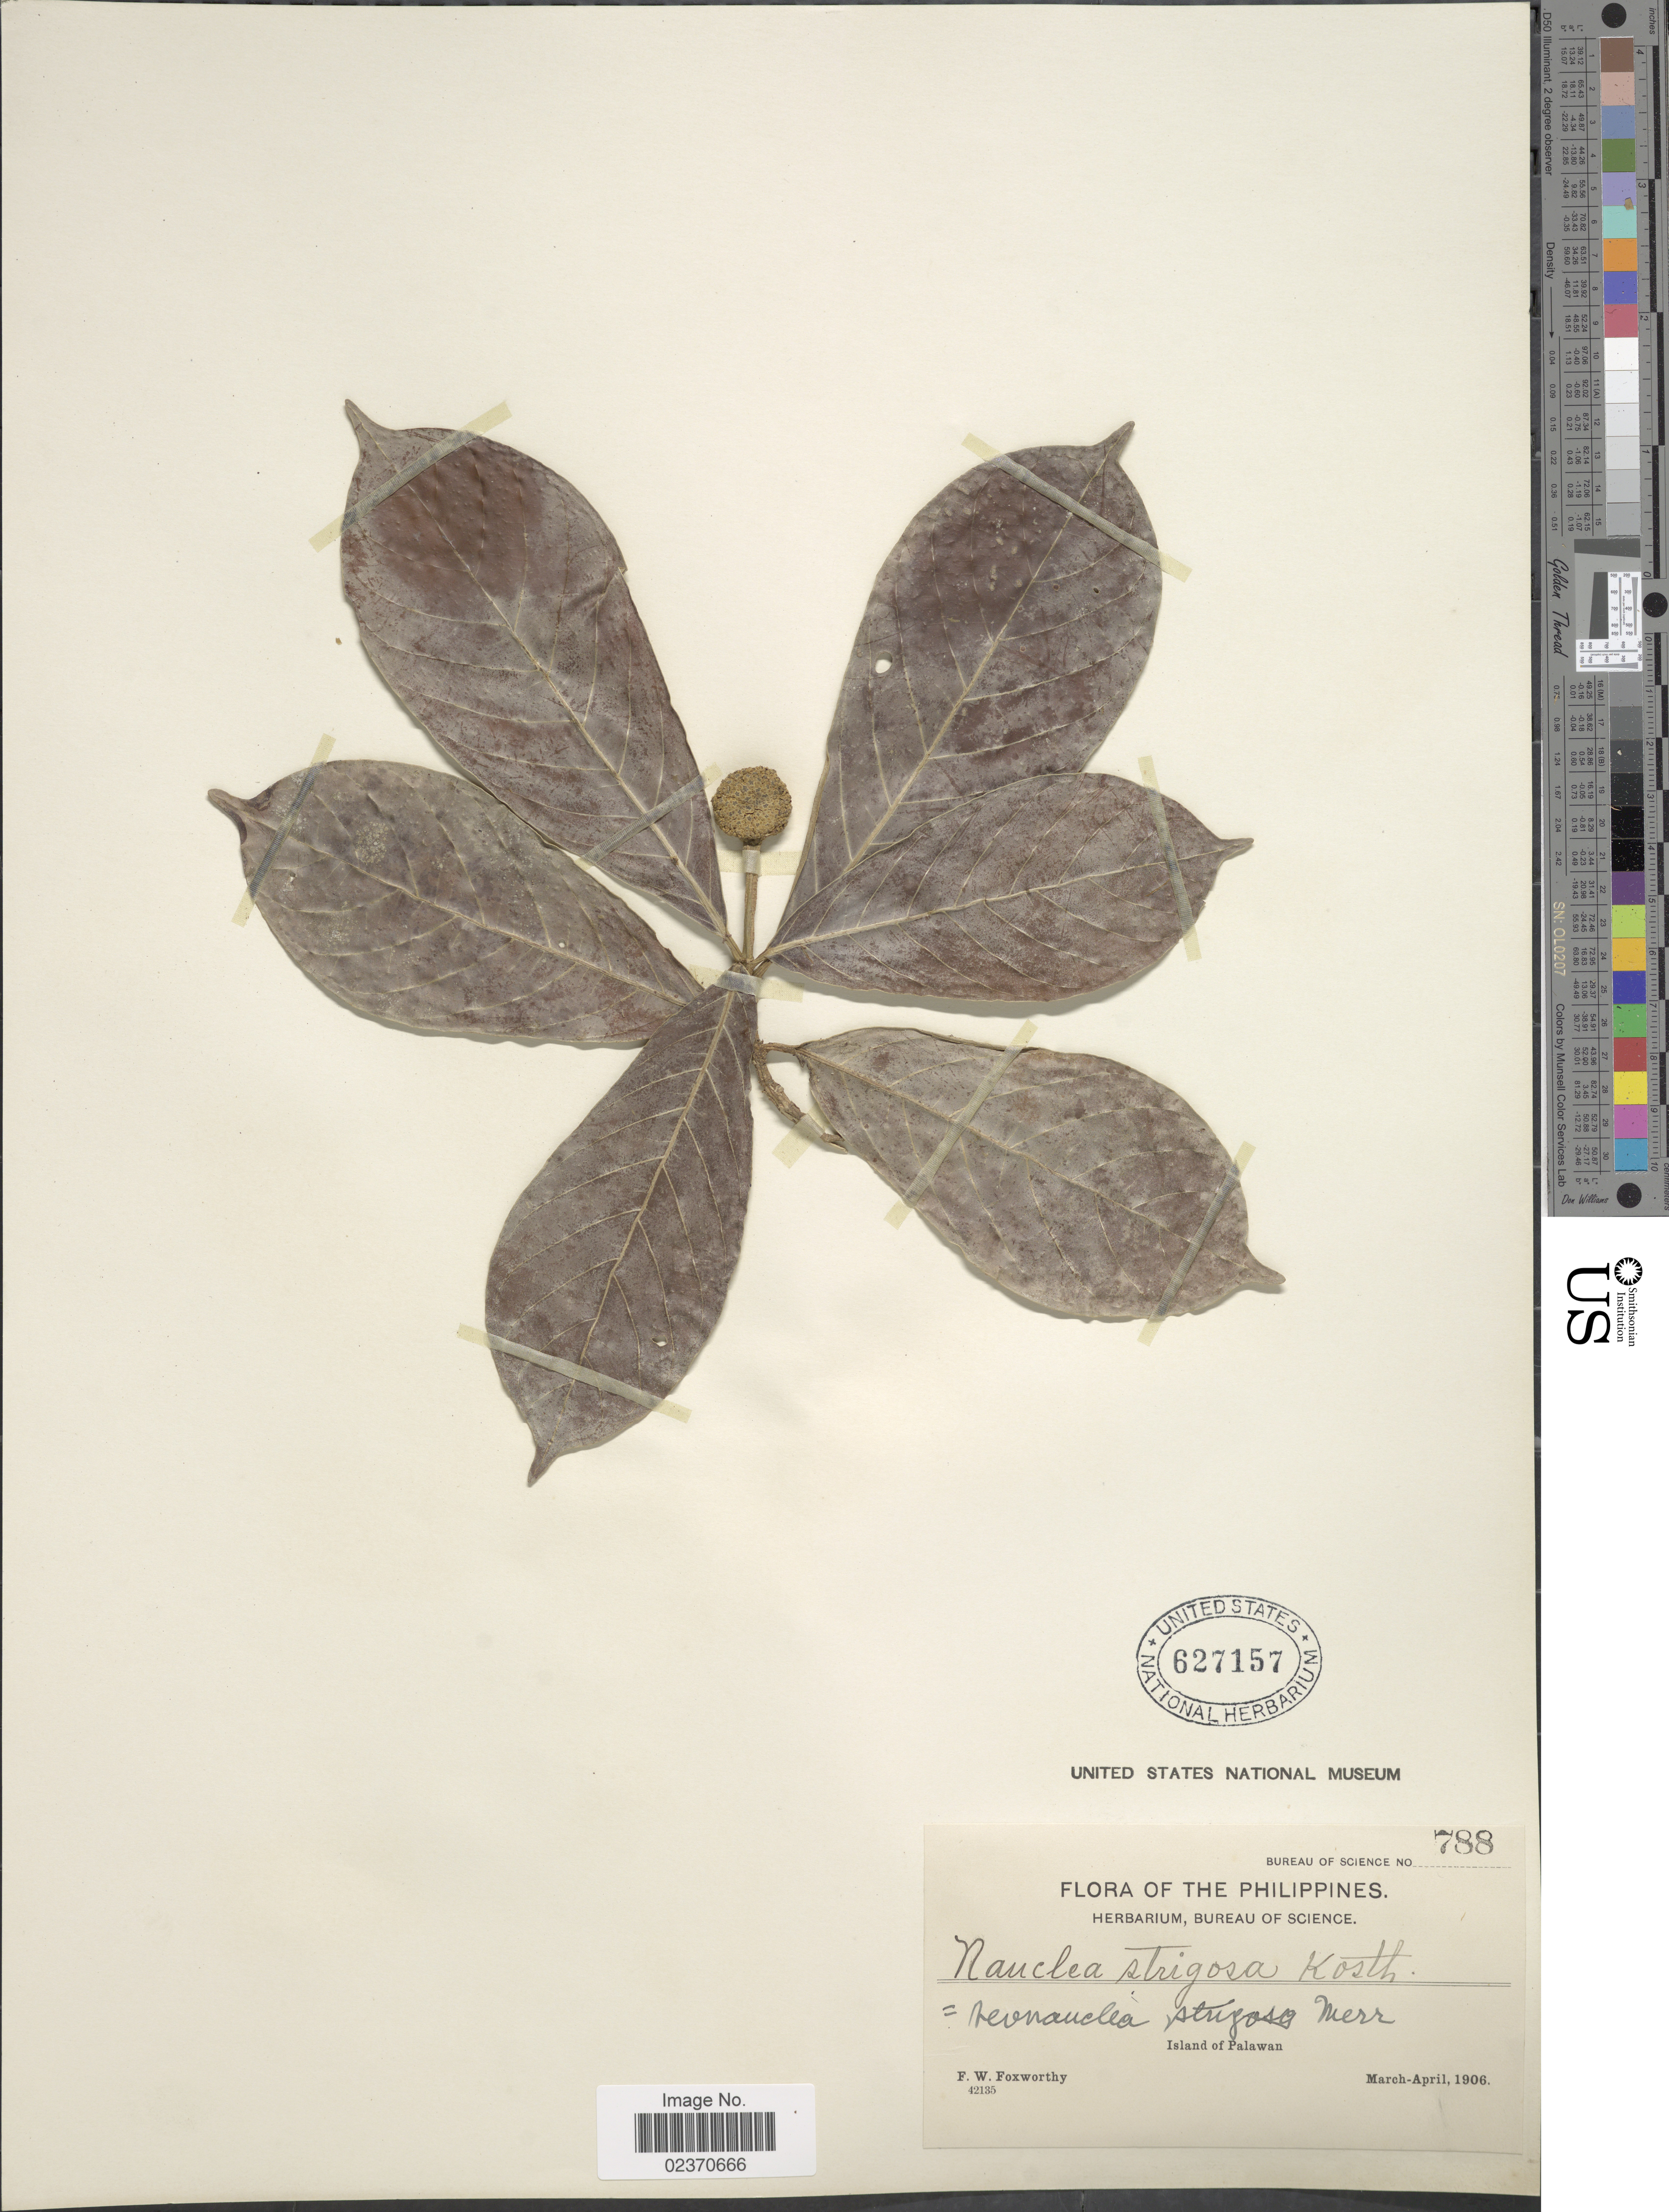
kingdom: Plantae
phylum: Tracheophyta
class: Magnoliopsida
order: Gentianales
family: Rubiaceae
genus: Myrmeconauclea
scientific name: Myrmeconauclea strigosa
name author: (Korth.) Merr.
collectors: F. W. Foxworthy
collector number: Bureau of Science 788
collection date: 1906-03/1906-04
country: Philippines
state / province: Mimaropa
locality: Island of Palawan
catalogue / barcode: US 627157